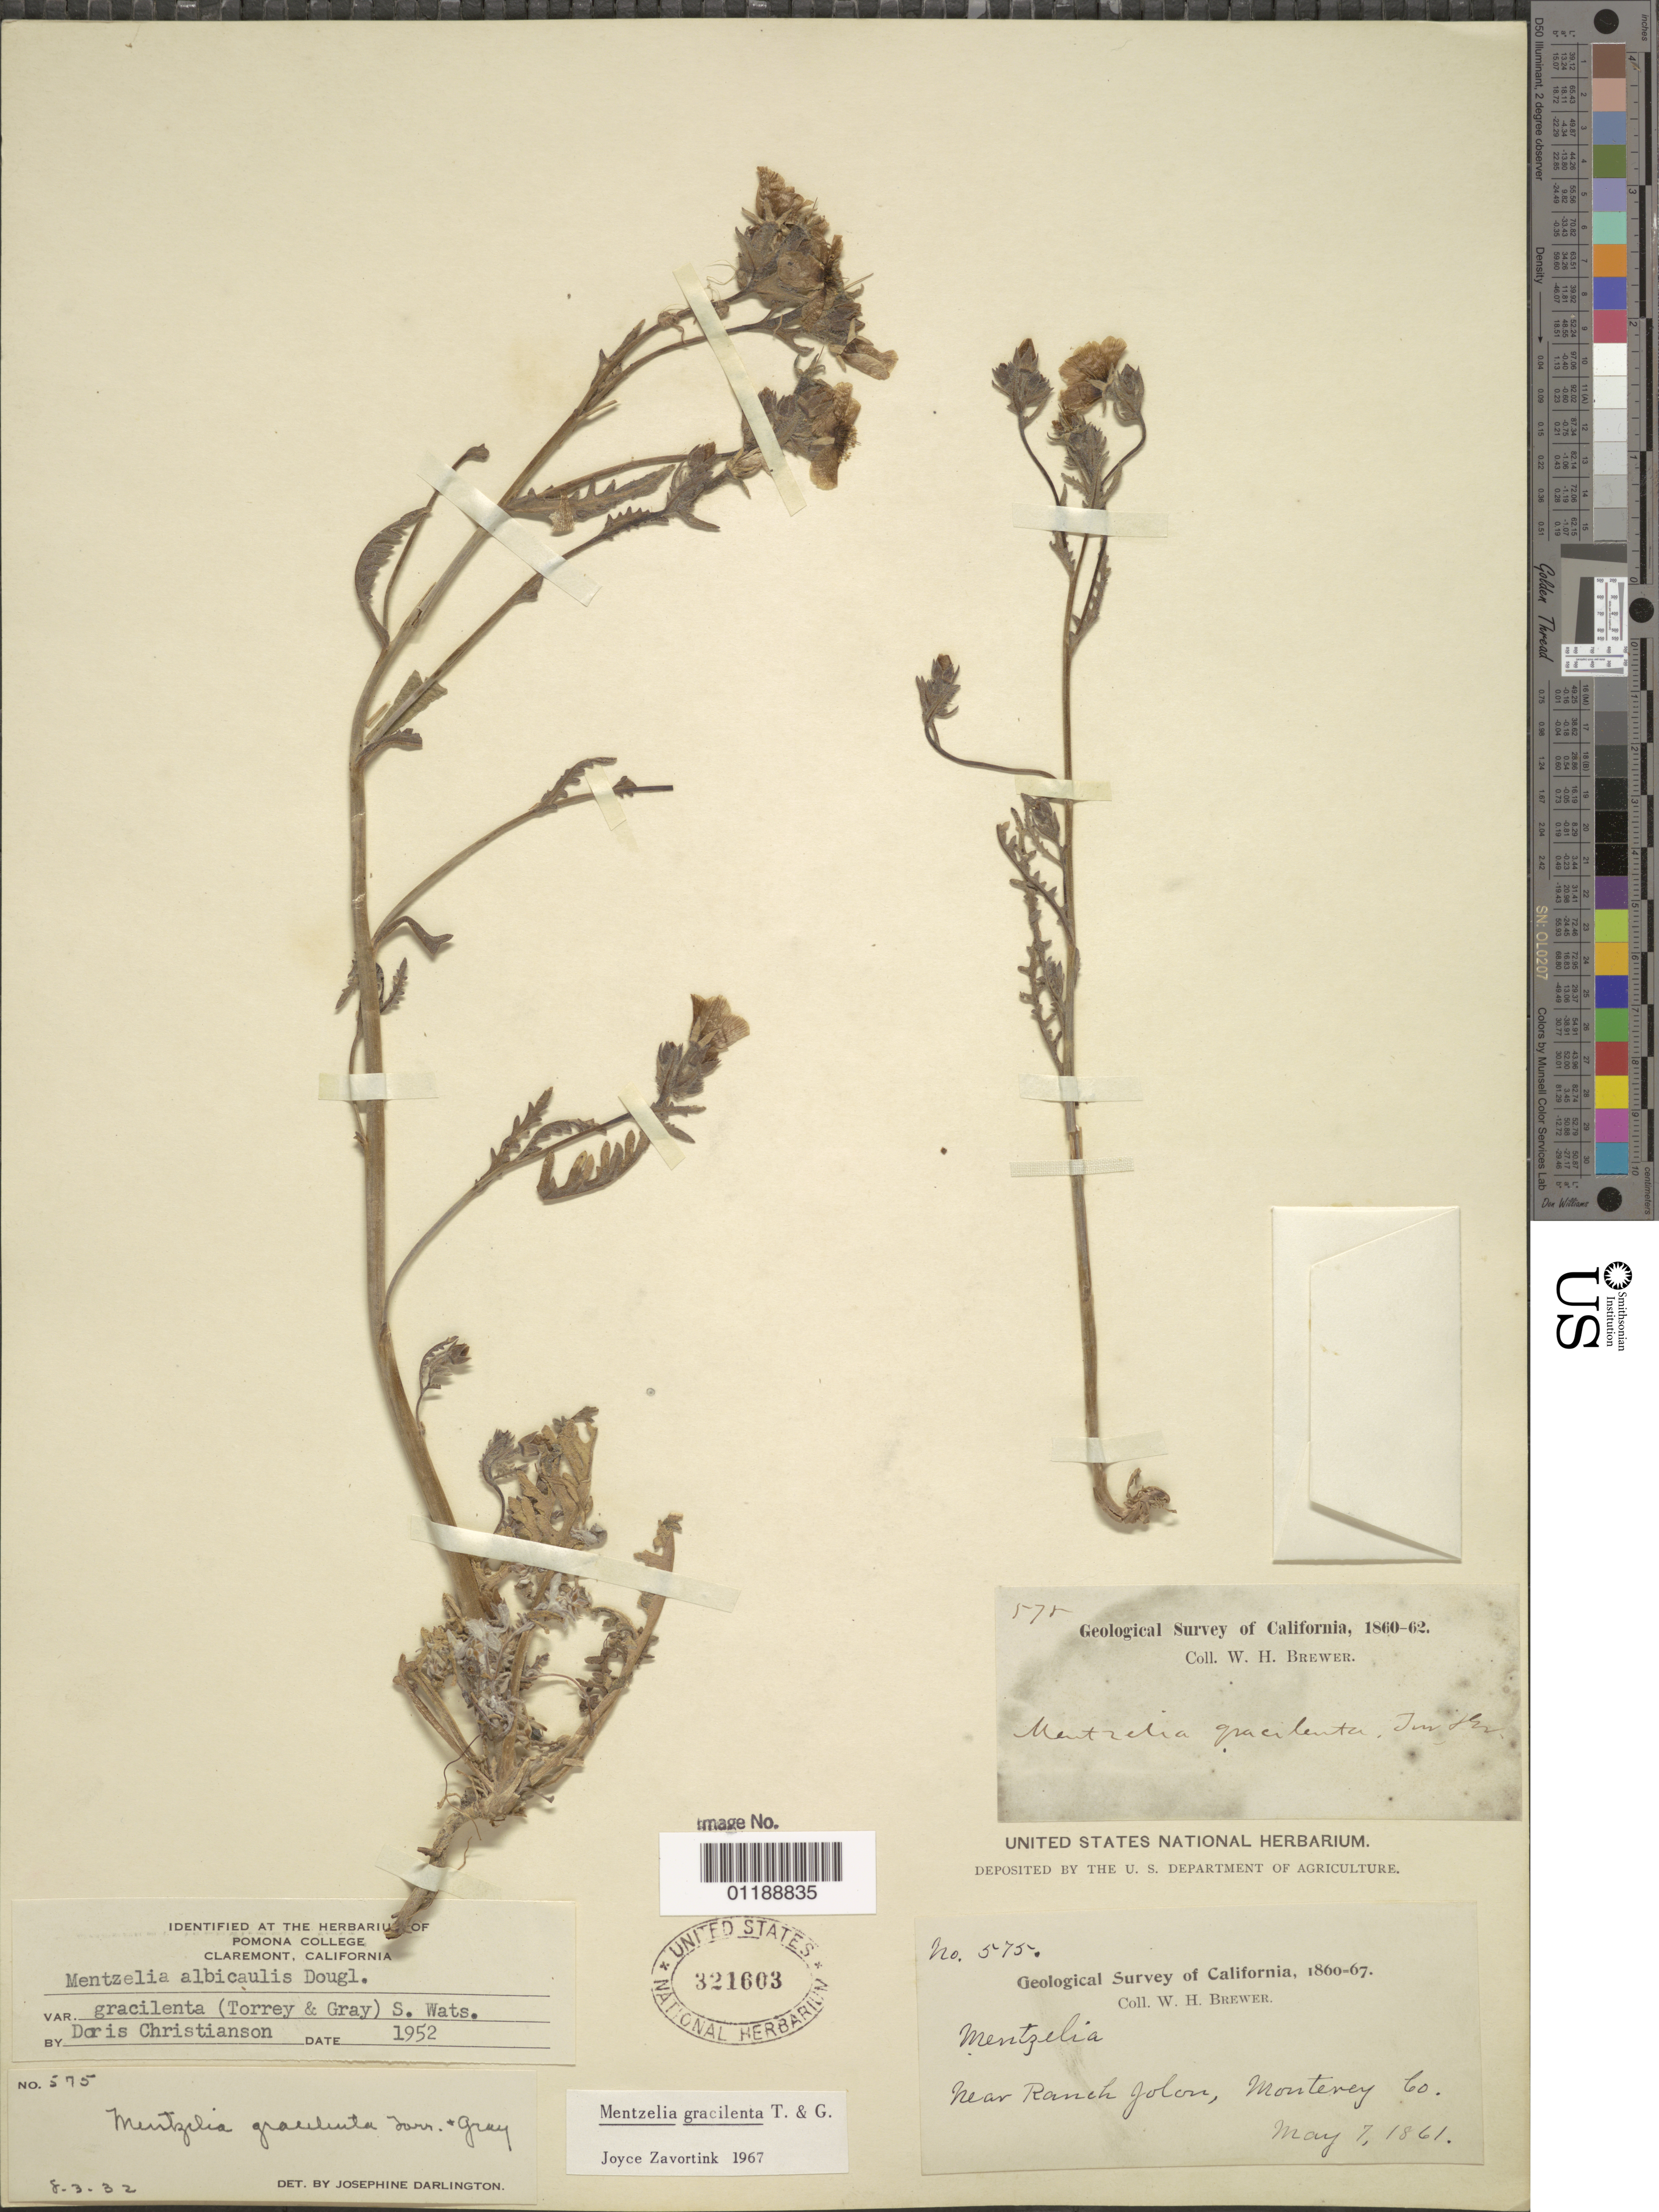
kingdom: Plantae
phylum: Tracheophyta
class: Magnoliopsida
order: Cornales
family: Loasaceae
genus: Mentzelia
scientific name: Mentzelia gracilenta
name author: Torr. & A. Gray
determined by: Zavortink, J. E.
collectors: W. H. Brewer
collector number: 575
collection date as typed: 7 May 1861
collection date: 1861-05-07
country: United States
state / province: California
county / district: Monterey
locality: near Ranch Jolon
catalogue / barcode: US 321603